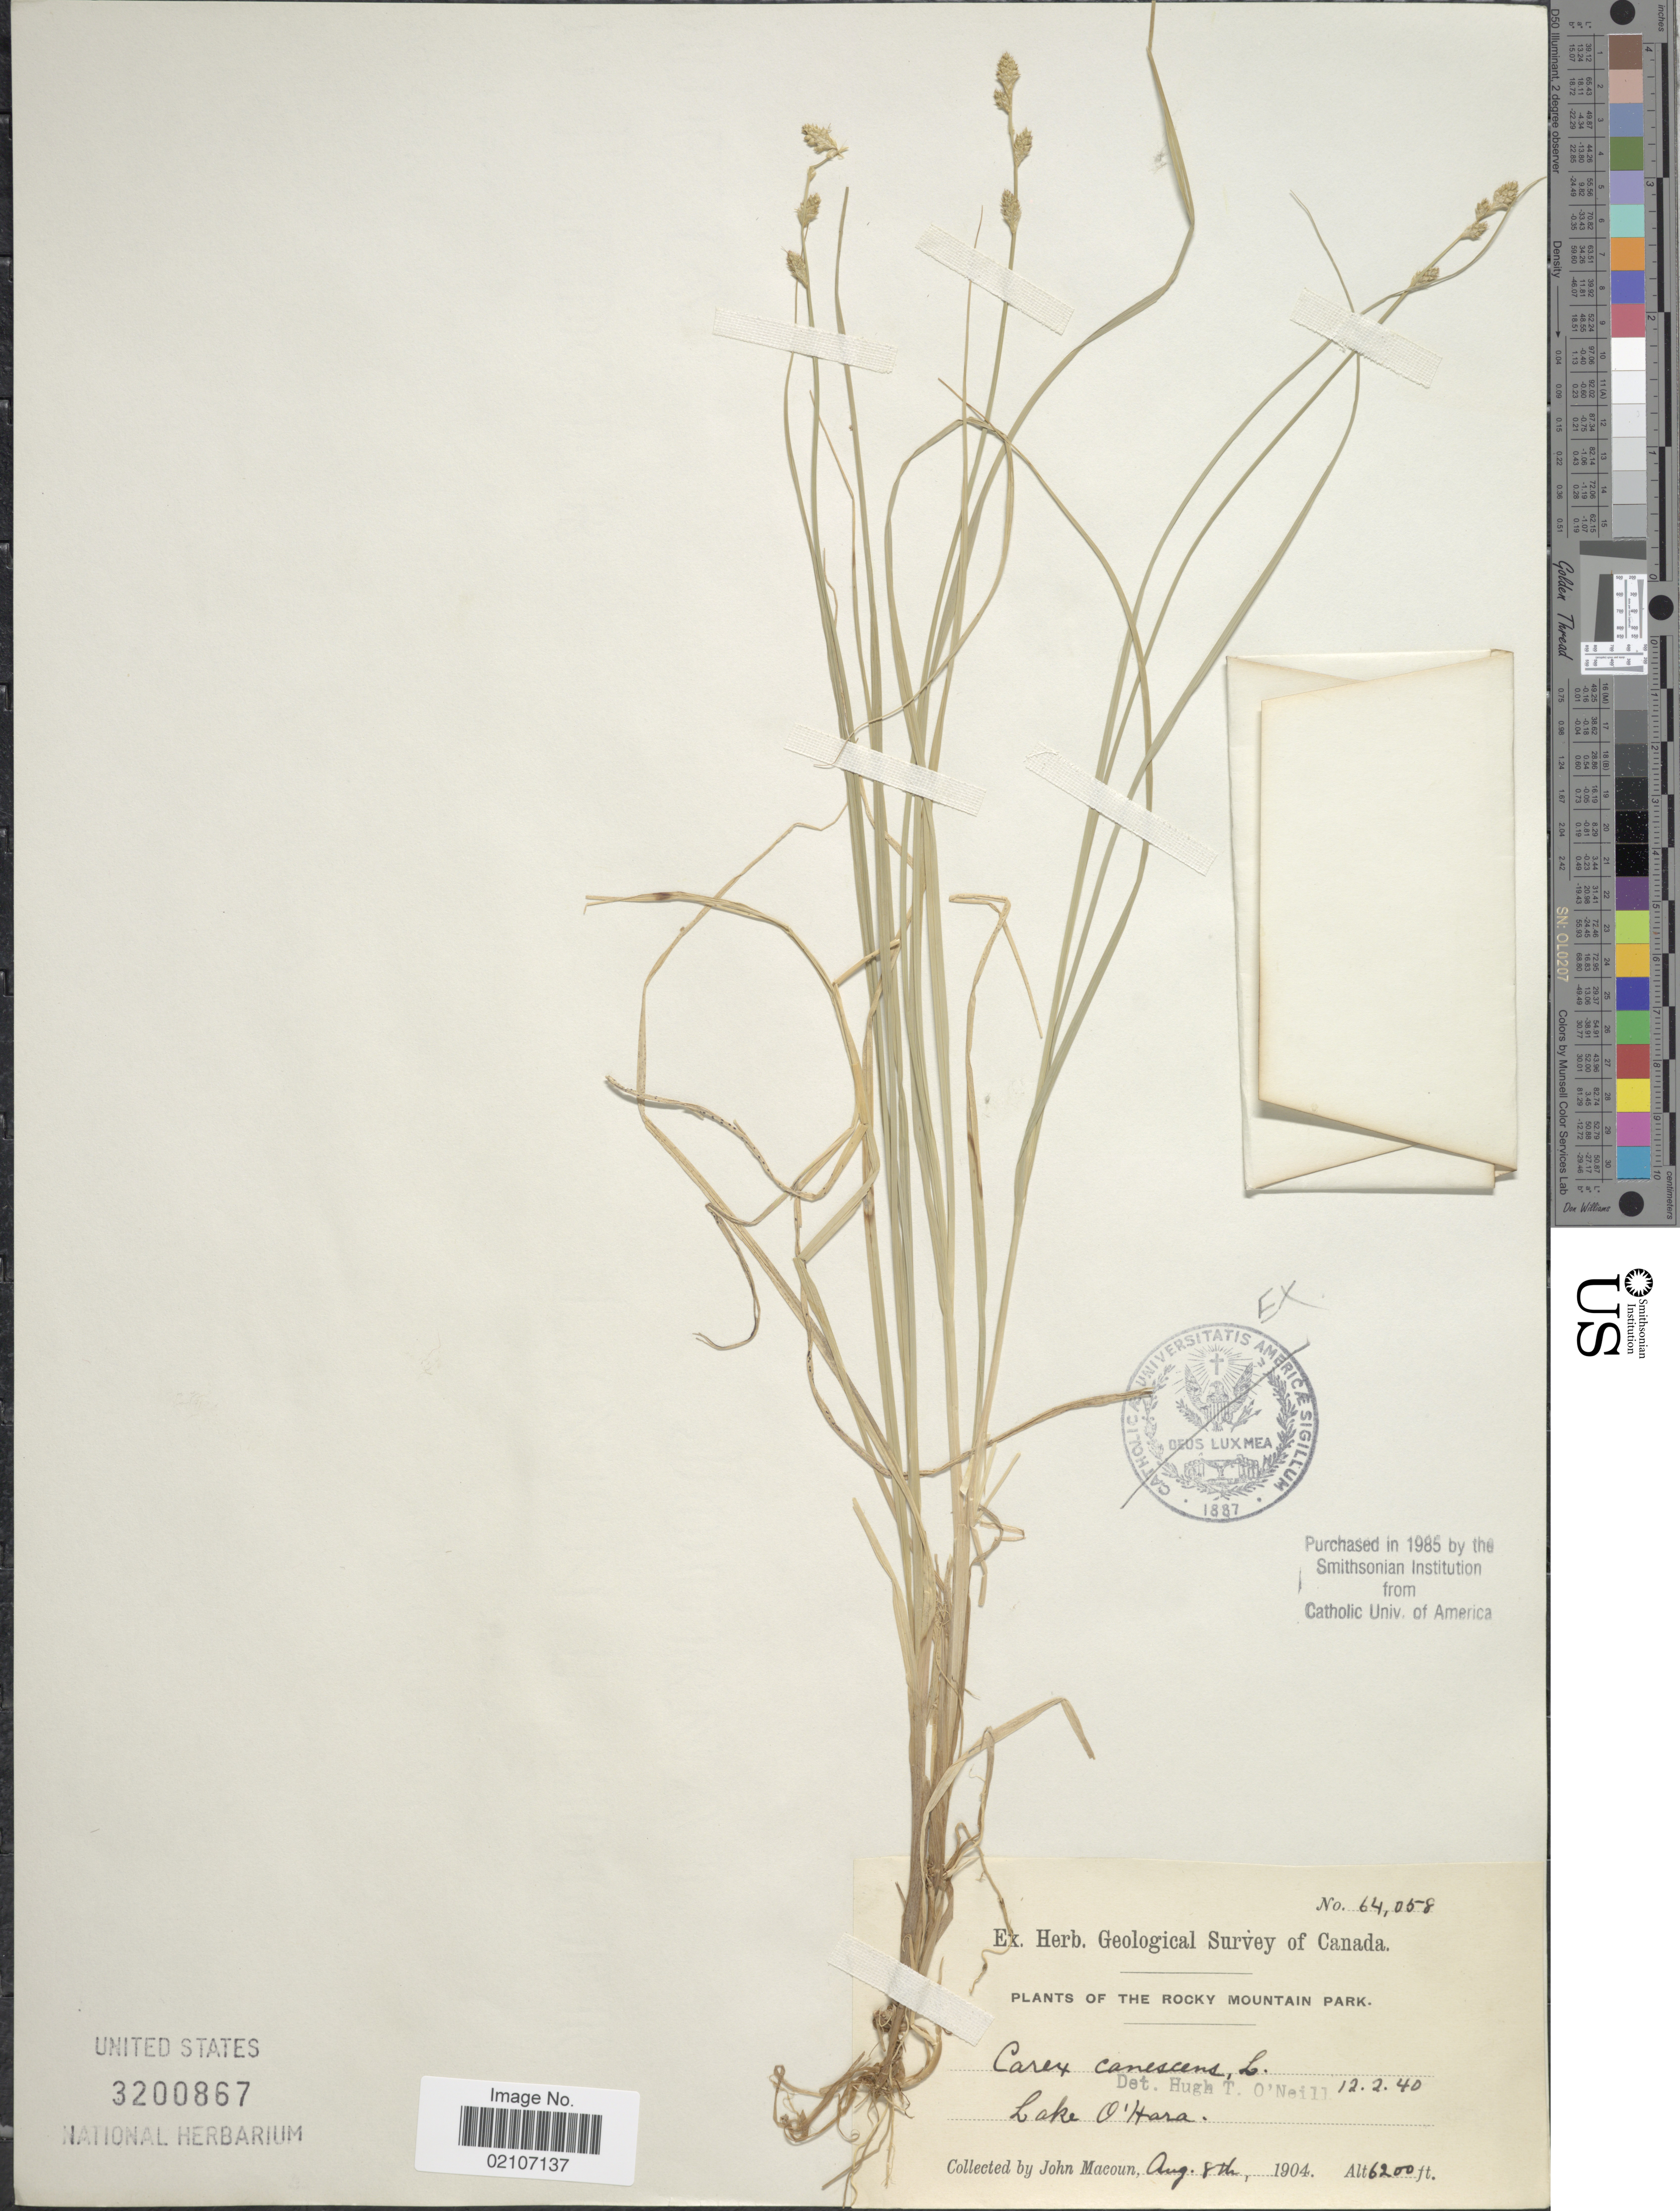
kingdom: Plantae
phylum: Tracheophyta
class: Liliopsida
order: Poales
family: Cyperaceae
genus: Carex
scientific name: Carex canescens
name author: L.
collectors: J. Macoun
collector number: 64058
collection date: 1904-08-08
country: Canada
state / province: British Columbia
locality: Rocky Mountain Park, Lake O'Hara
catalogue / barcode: US 3200867